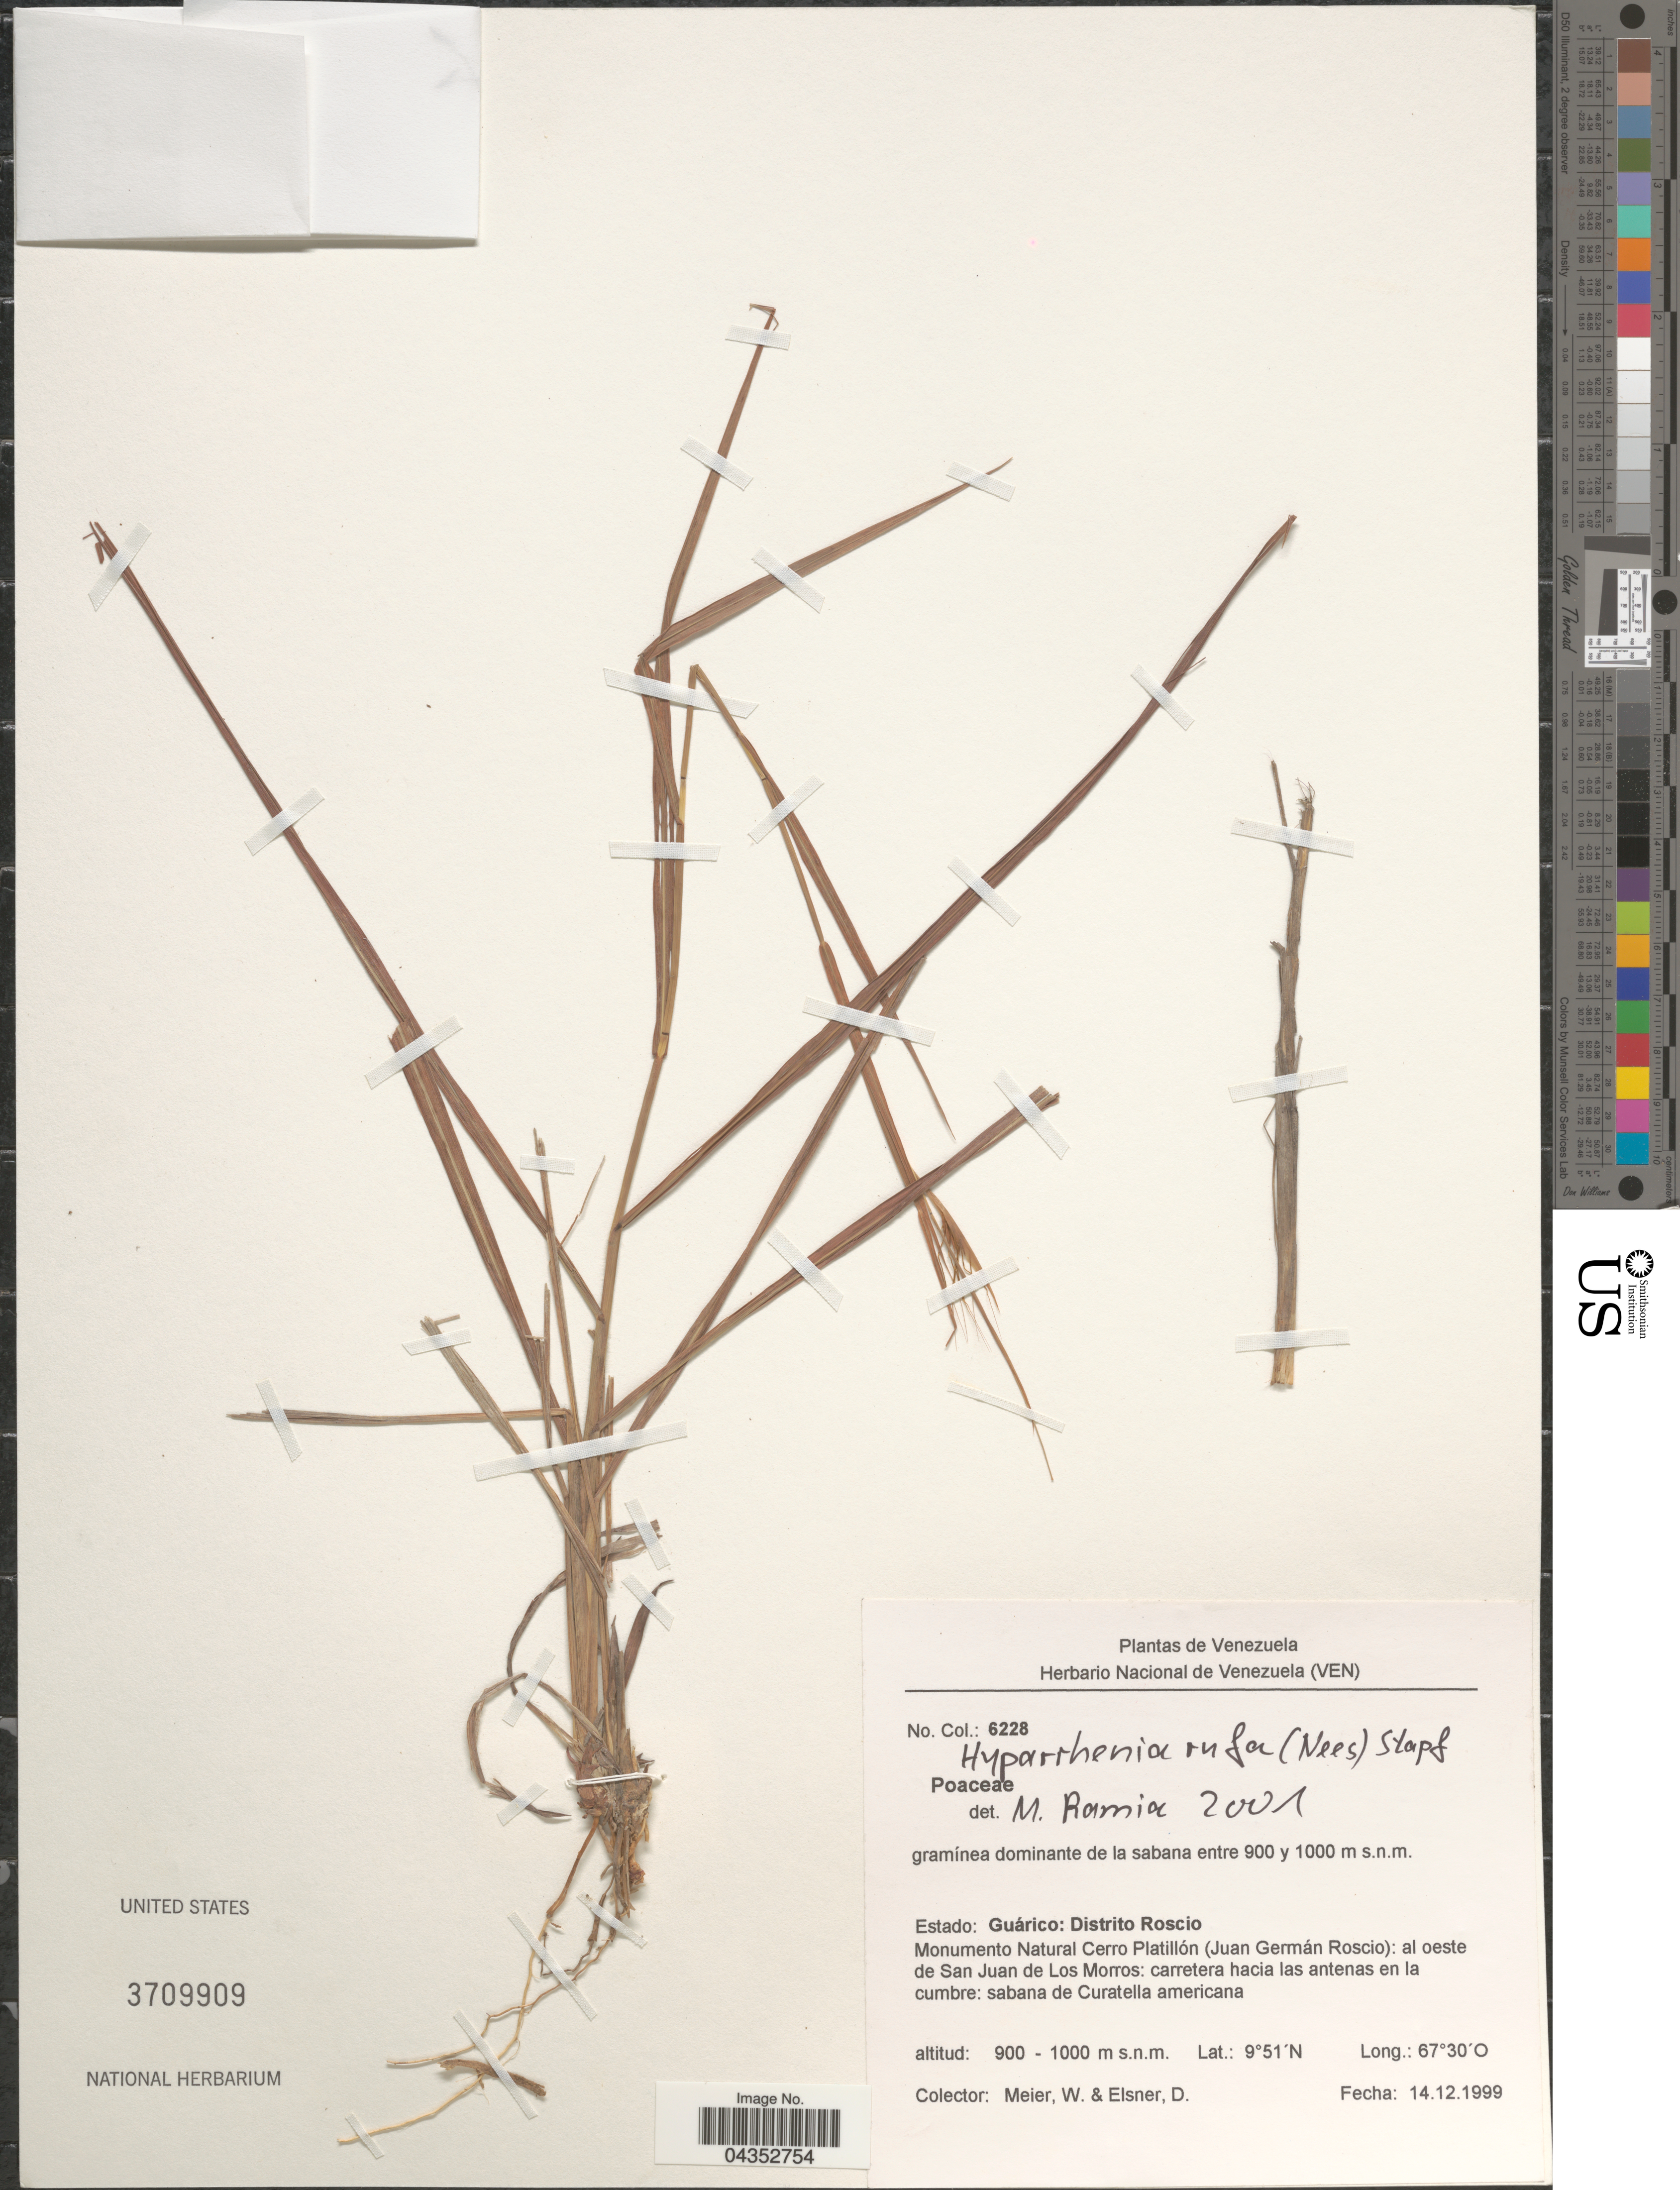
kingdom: Plantae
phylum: Tracheophyta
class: Liliopsida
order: Poales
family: Poaceae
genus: Hyparrhenia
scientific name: Hyparrhenia rufa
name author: (Nees) Stapf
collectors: W. Meier & D. Elsner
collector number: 6228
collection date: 1999-12-14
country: Venezuela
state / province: Guarico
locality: Estado: Guárico: Distrito Roscio. Monumento Natural Cerro Platillón (Juan Germán Roscio): al oeste de San Juan de Los Morros: carretera hacia las antenas en la cumbre: sabana de Curatella americana.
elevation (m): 900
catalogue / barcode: US 3709909